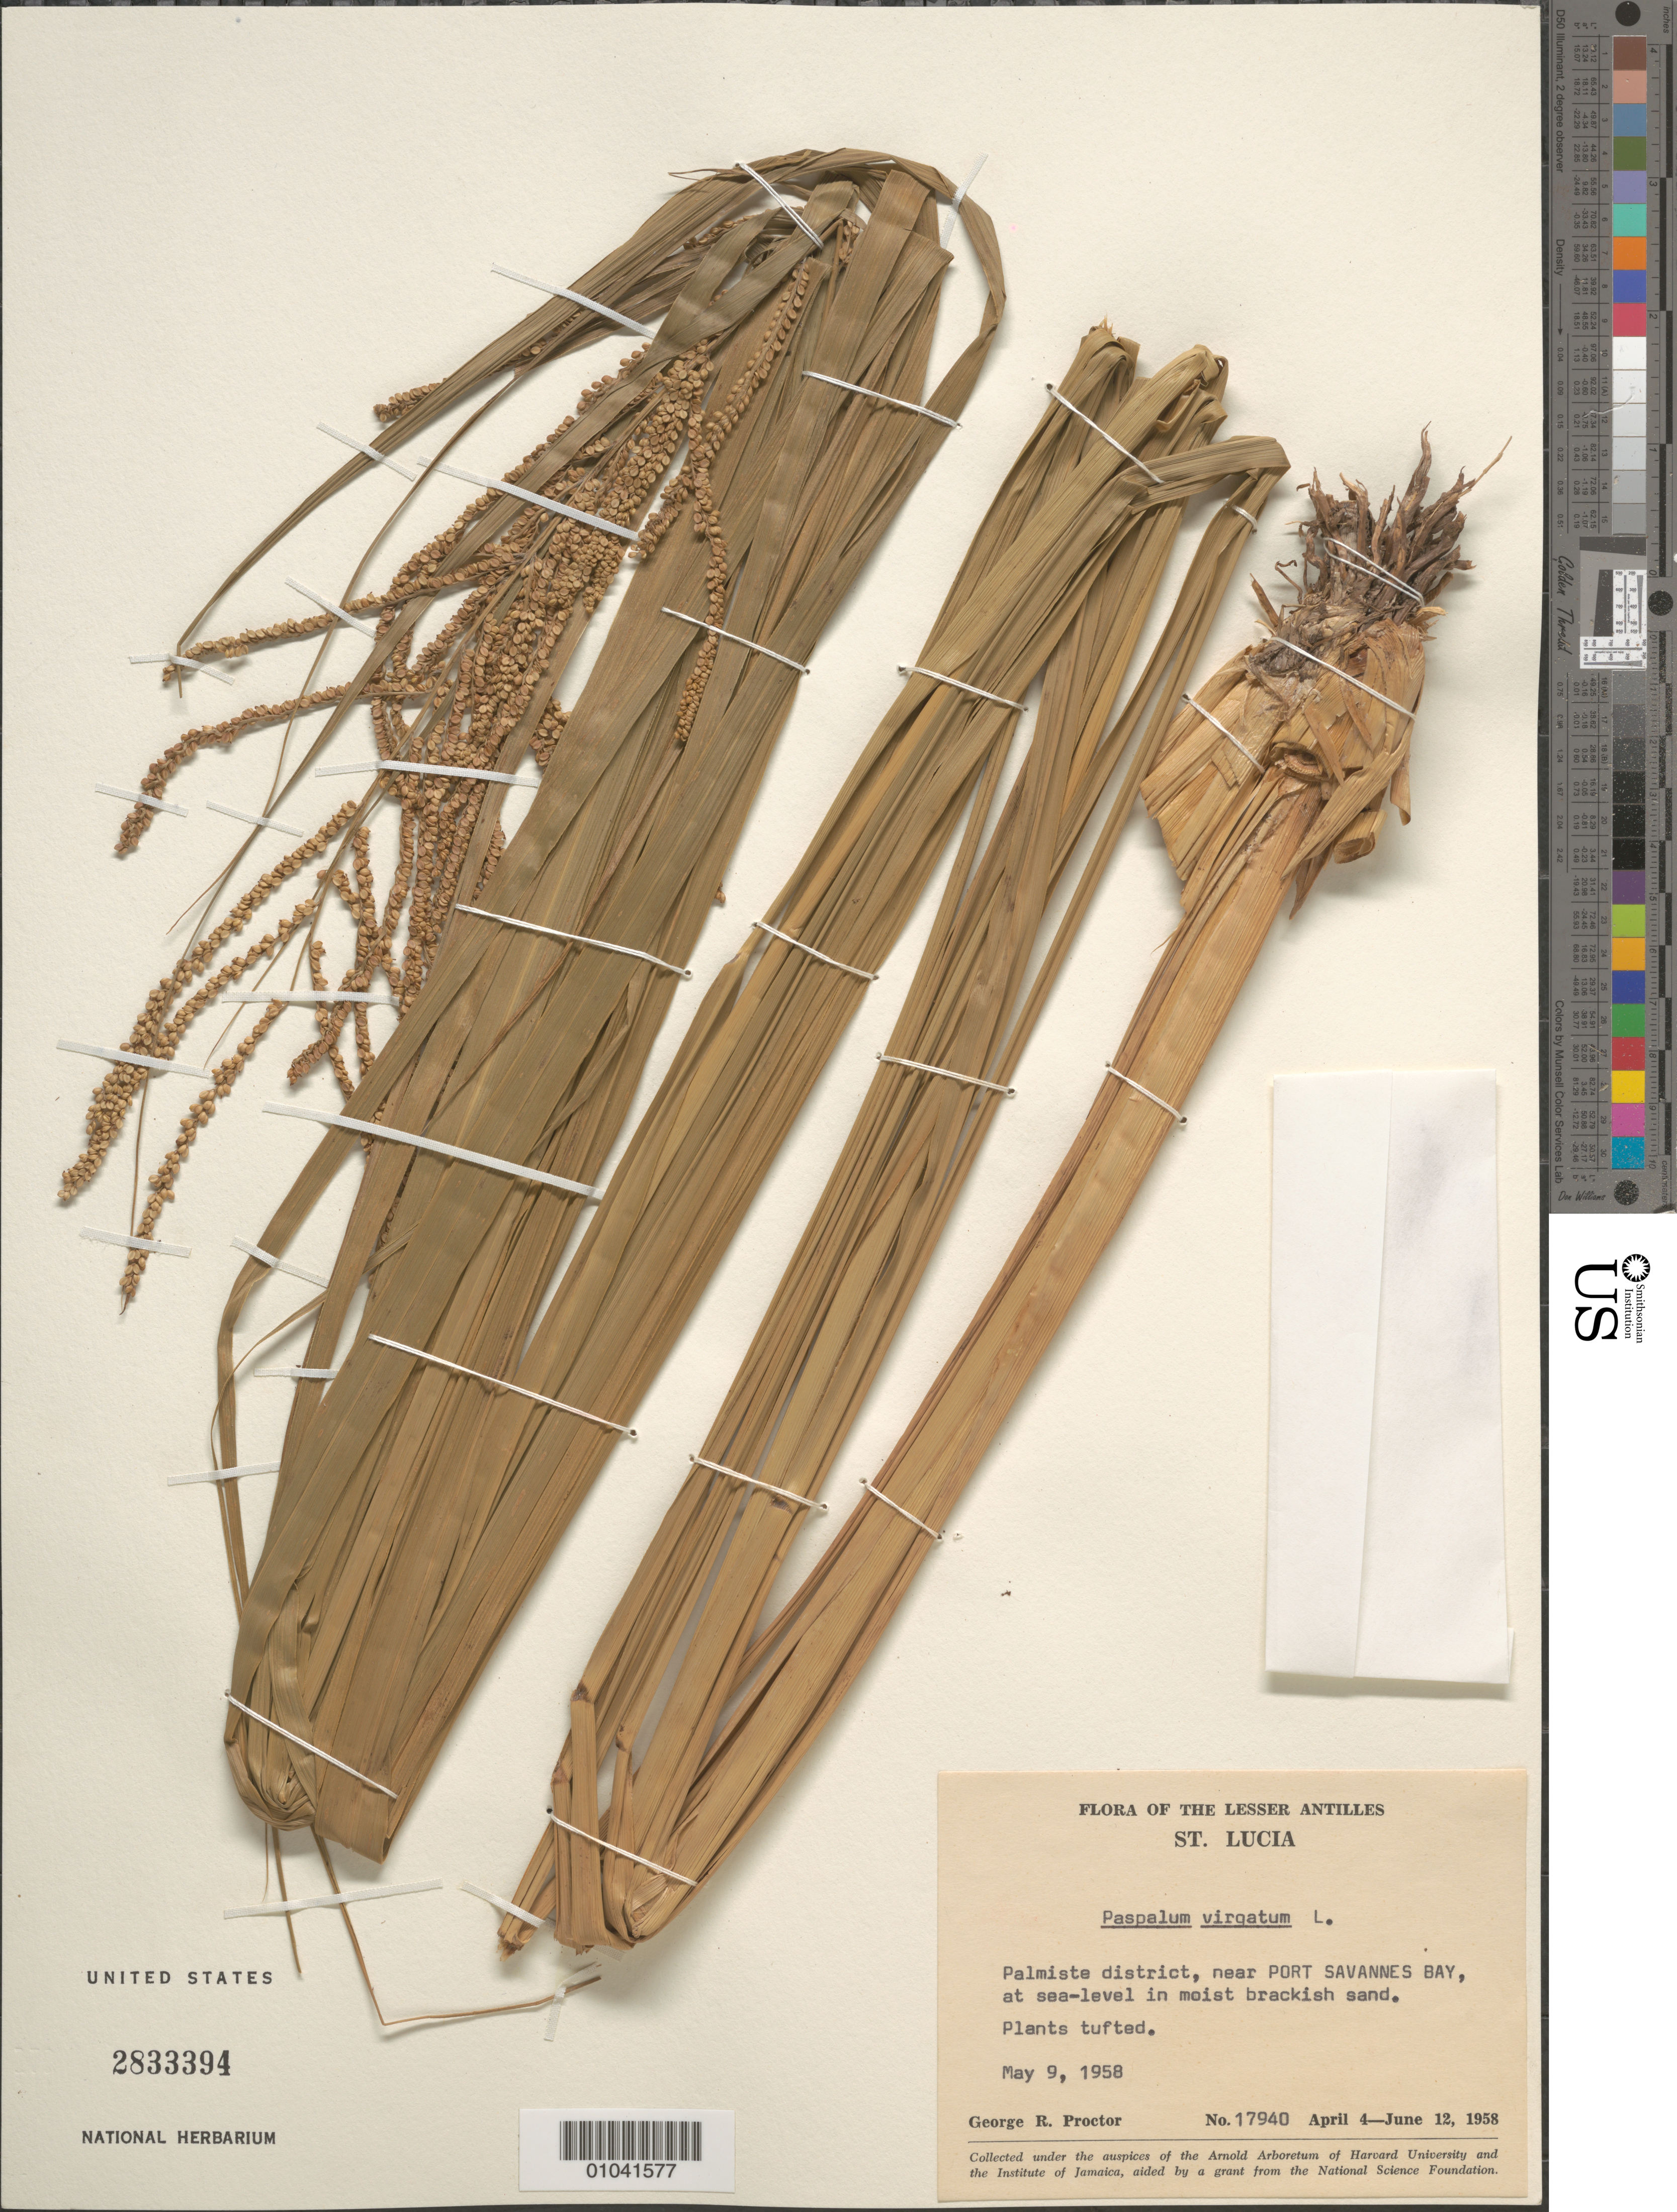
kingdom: Plantae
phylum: Tracheophyta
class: Liliopsida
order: Poales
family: Poaceae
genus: Paspalum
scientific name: Paspalum virgatum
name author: L.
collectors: G. R. Proctor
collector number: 17940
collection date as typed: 09 May 1958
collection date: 1958-05-09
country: St. Lucia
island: St. Lucia I.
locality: Palmiste District, near Port Savannes Bay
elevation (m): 0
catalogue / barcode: US 2833394